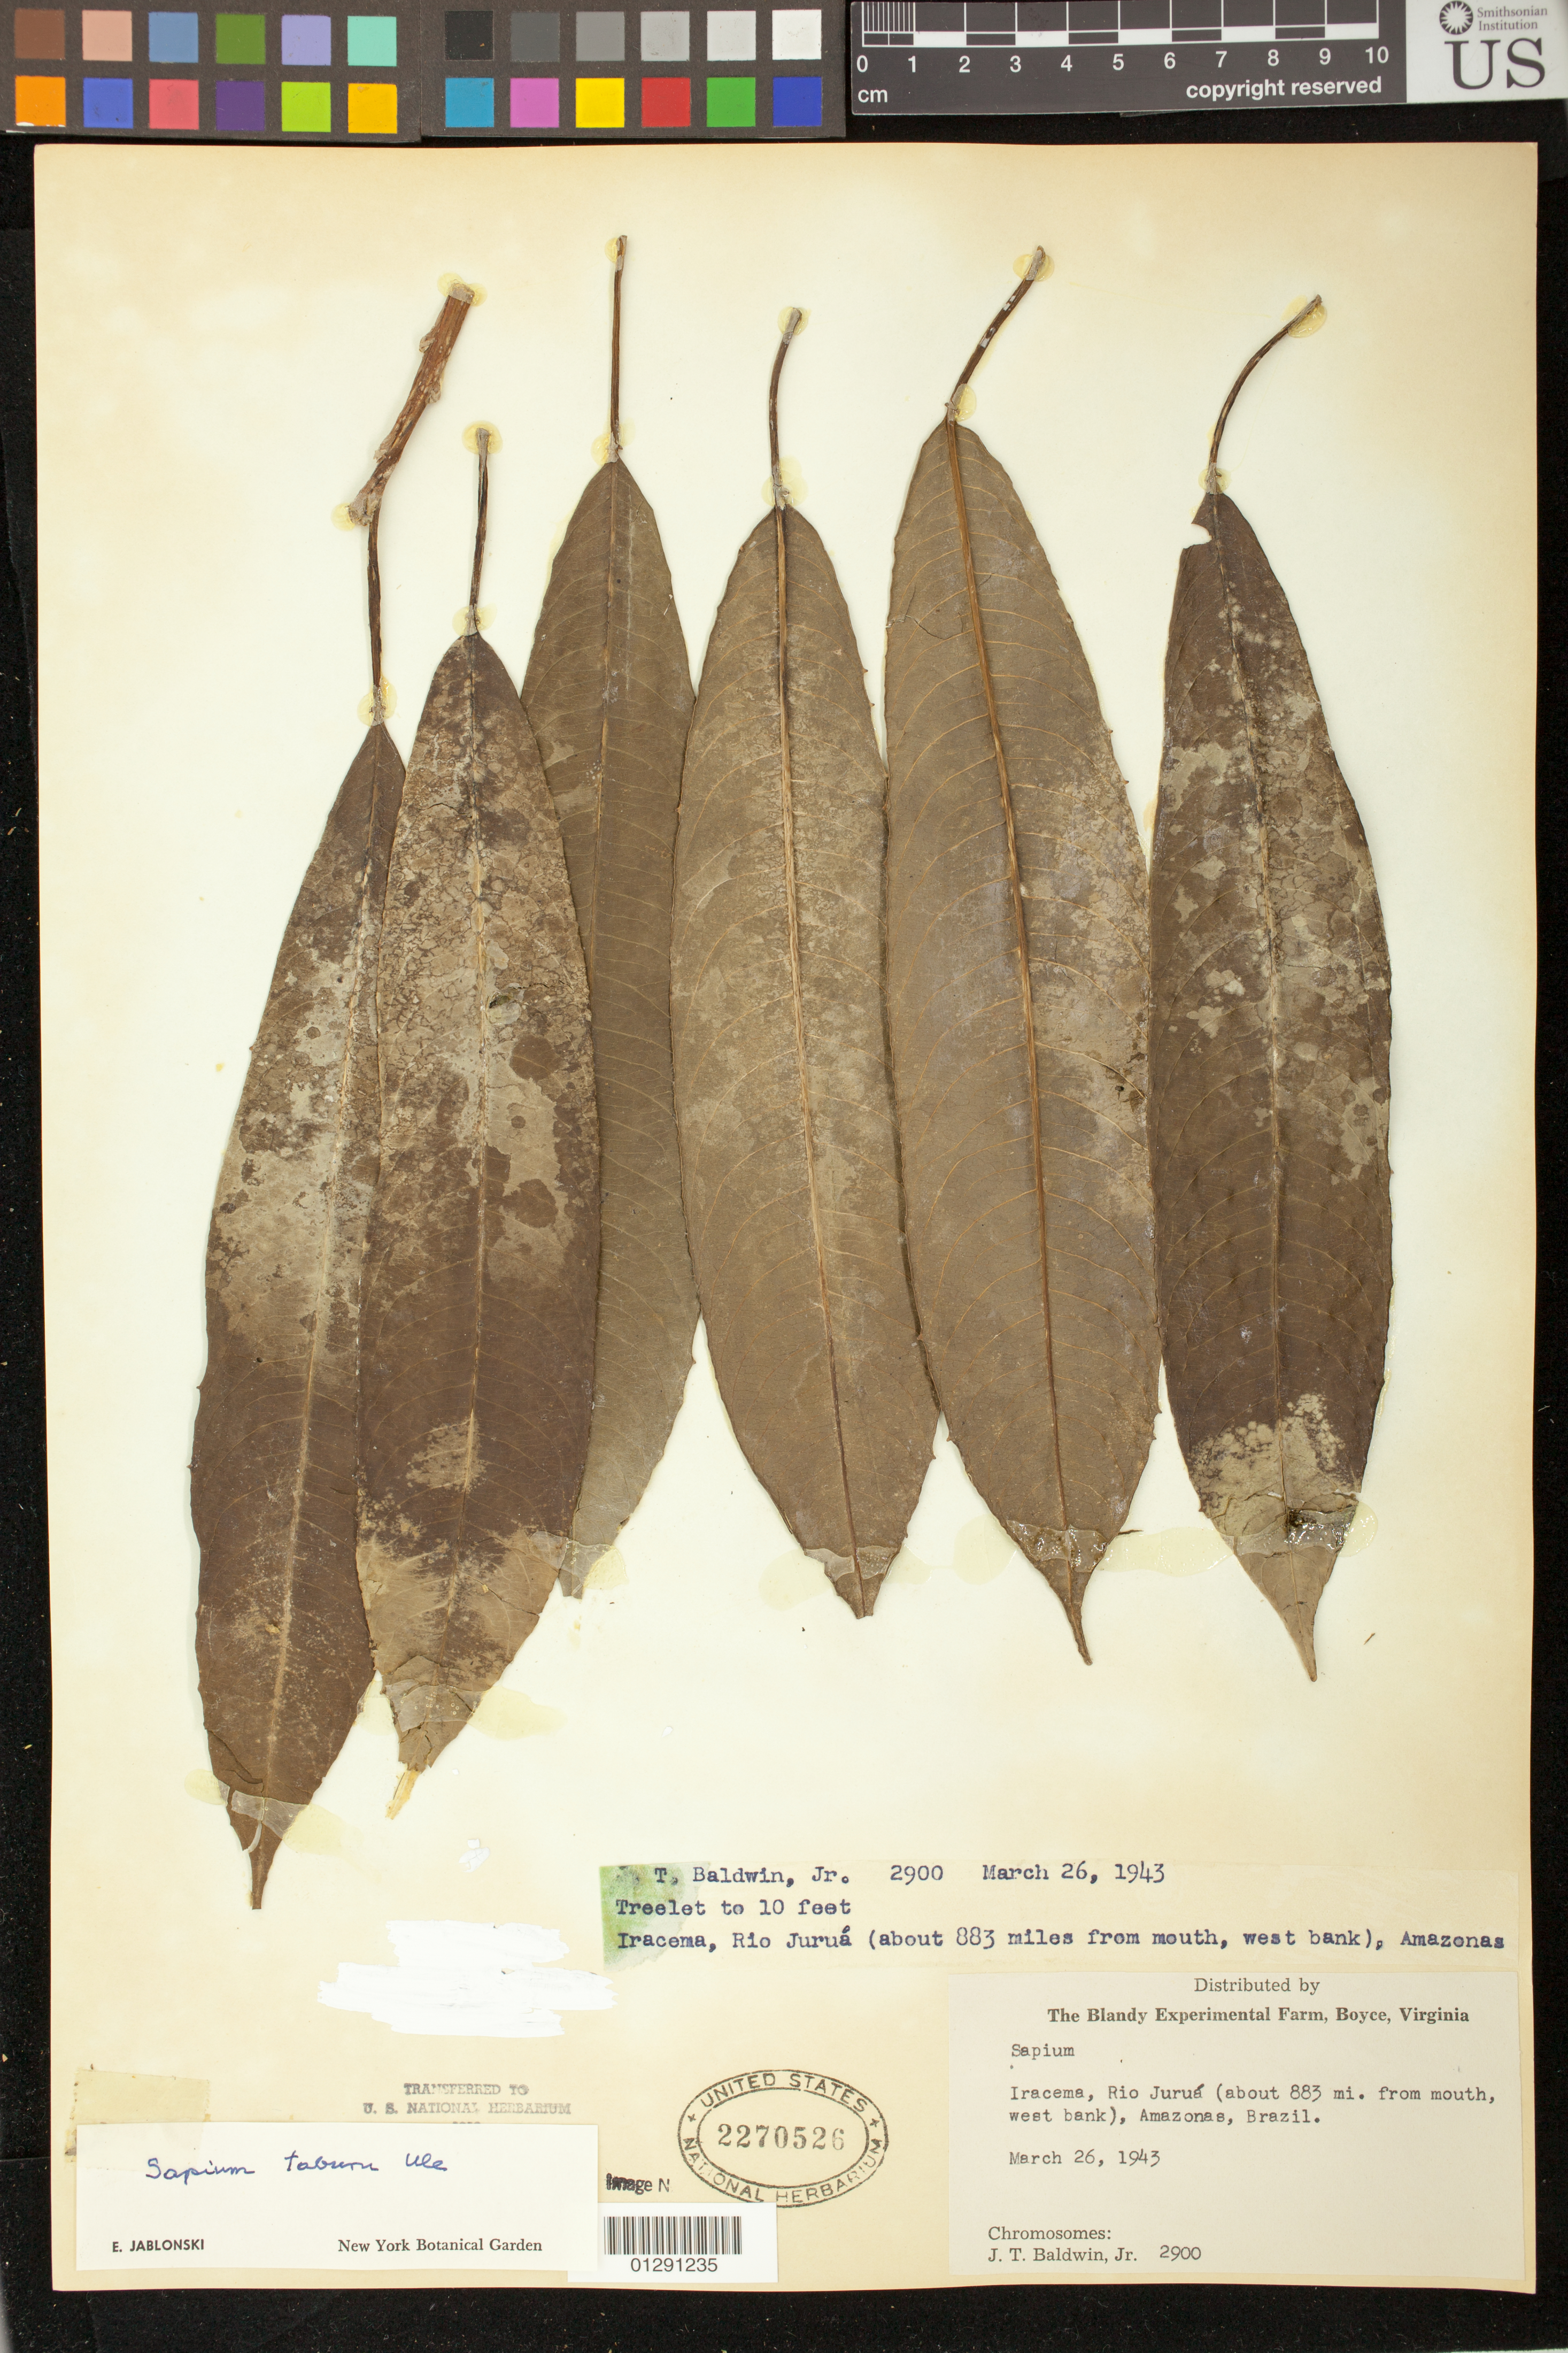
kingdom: Plantae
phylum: Tracheophyta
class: Magnoliopsida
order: Malpighiales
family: Euphorbiaceae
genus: Sapium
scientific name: Sapium glandulatum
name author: (Vell.) Pax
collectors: J. T. Baldwin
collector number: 2900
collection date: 1943-03-26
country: Brazil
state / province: Amazonas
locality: Iracema, Rio Jurua (about 883 mi. from mouth, west bank)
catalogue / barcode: US 2270526